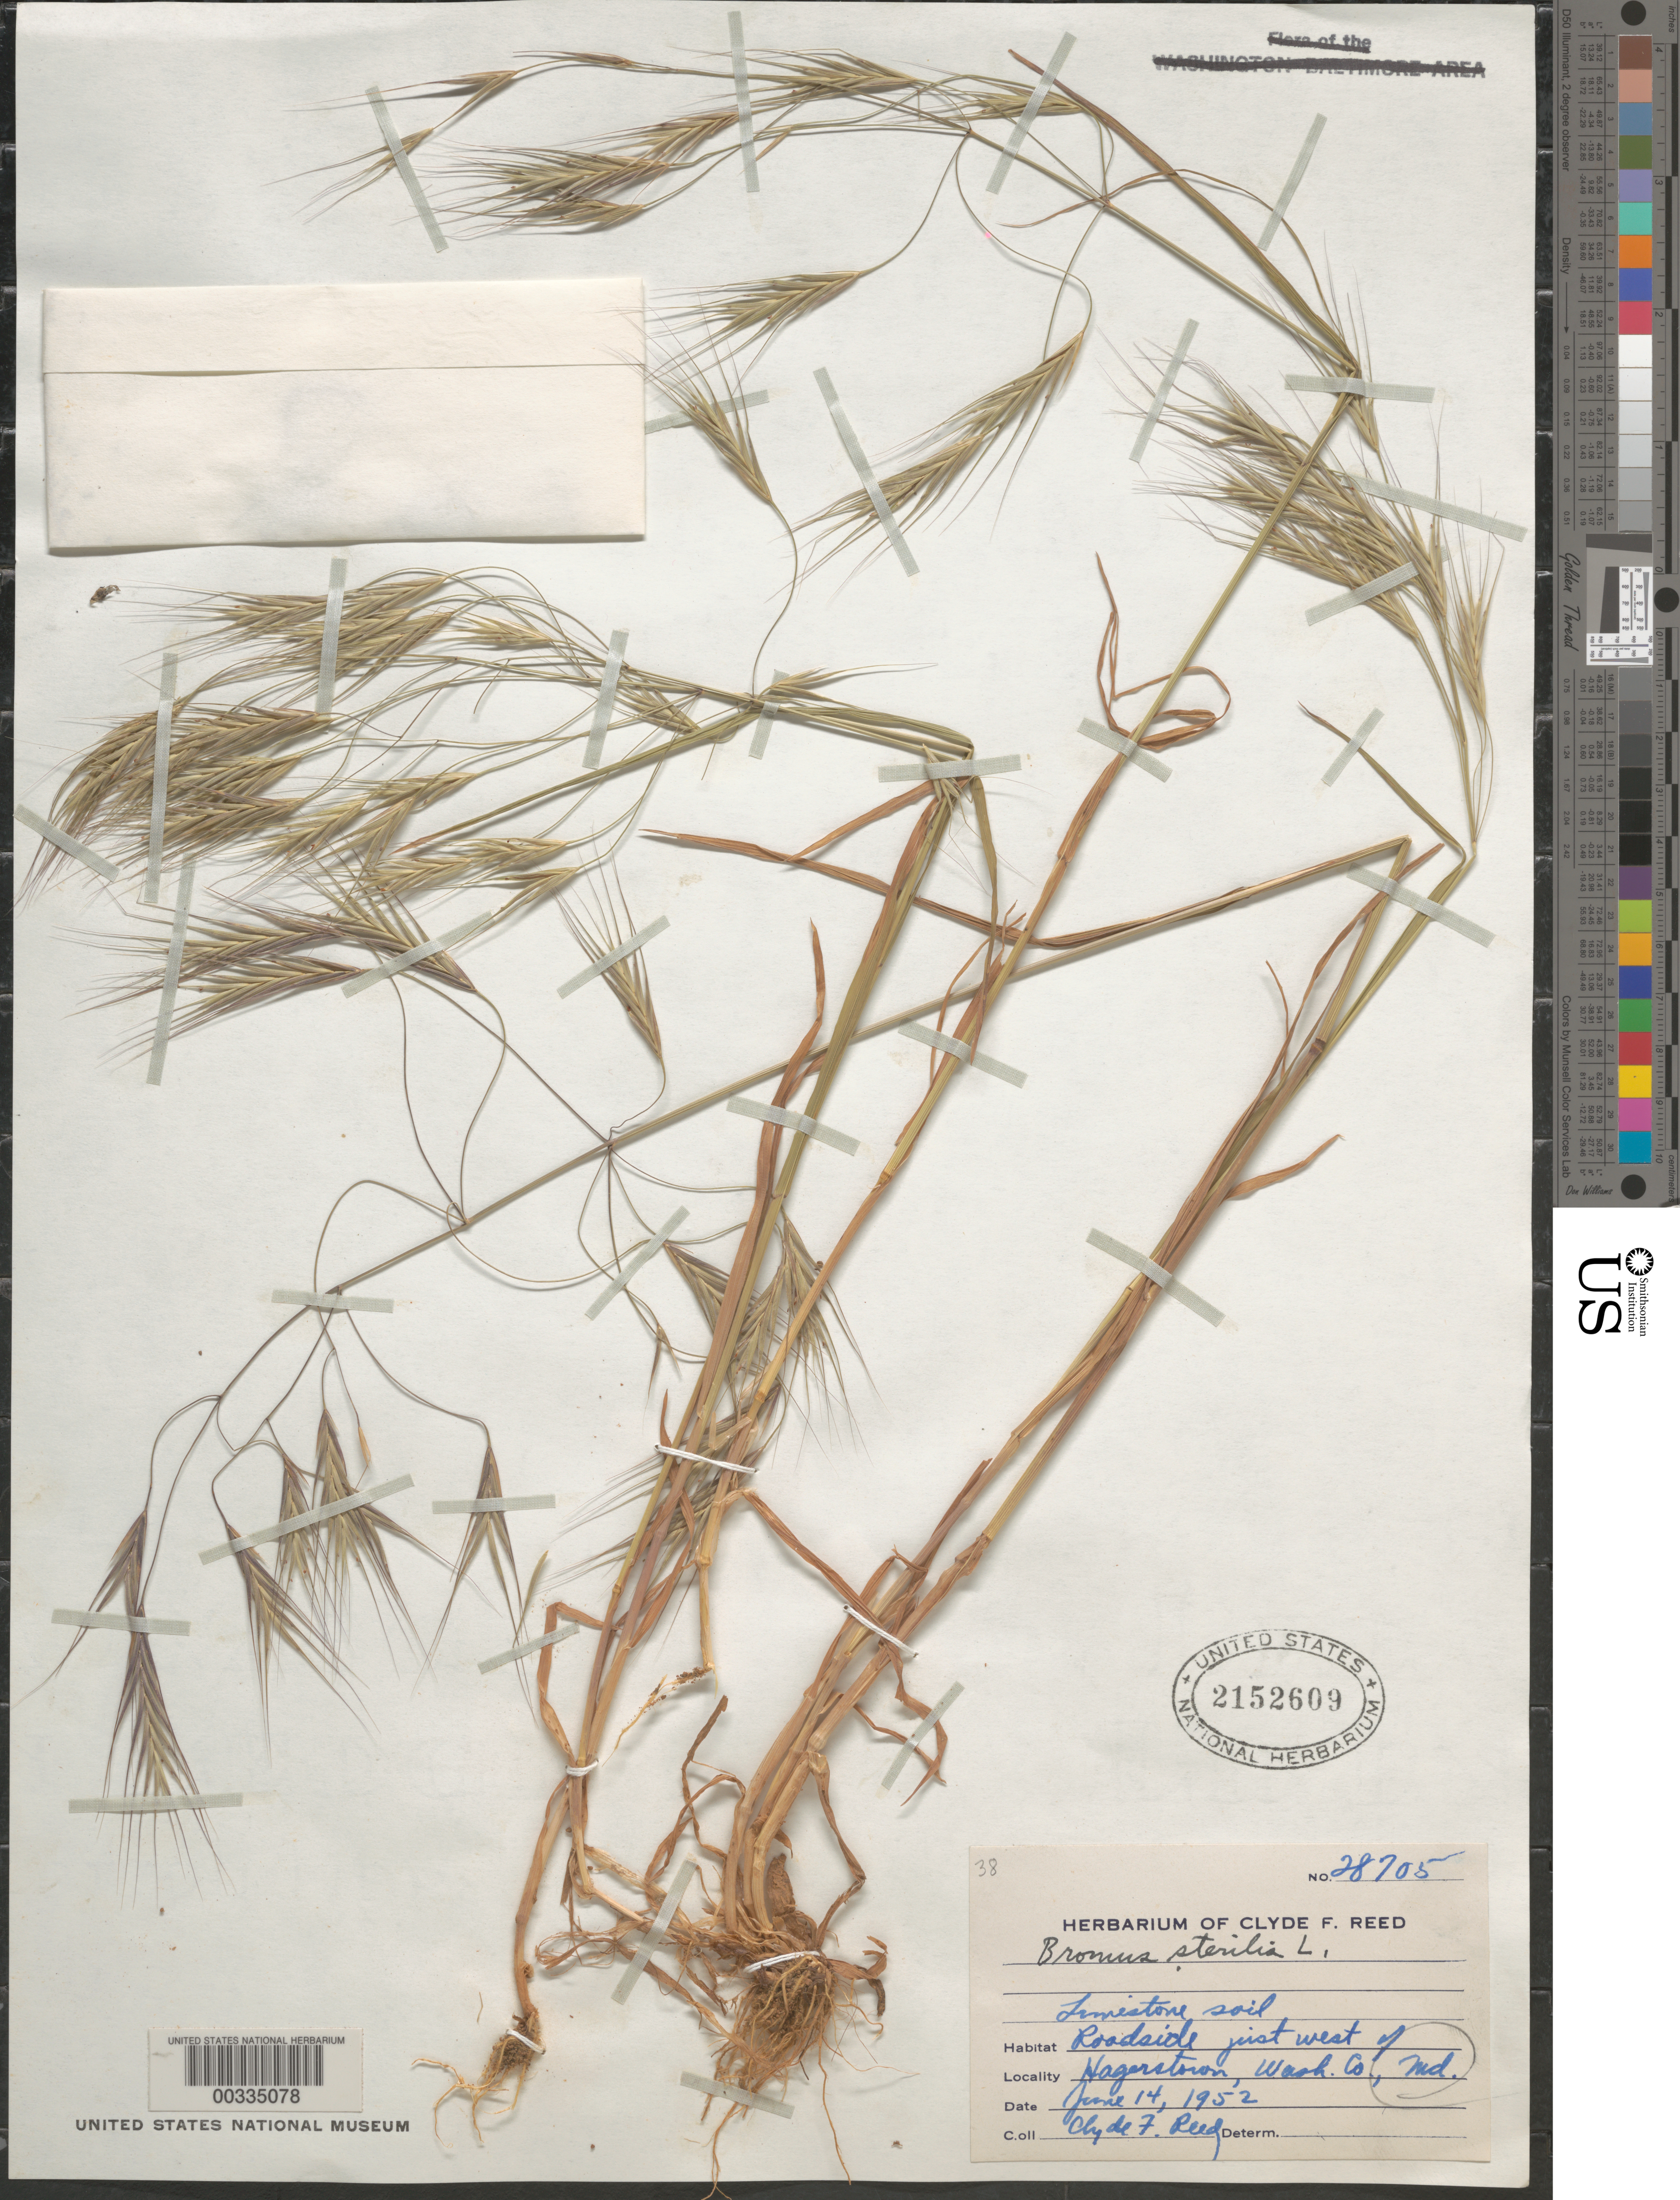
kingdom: Plantae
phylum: Tracheophyta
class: Liliopsida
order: Poales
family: Poaceae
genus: Bromus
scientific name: Bromus sterilis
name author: L.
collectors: C. F. Reed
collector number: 28705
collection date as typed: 14 Jun 1952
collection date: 1952-06-14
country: United States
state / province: Maryland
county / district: Washington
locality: Hagerstown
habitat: Roadside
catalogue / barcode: US 2152609